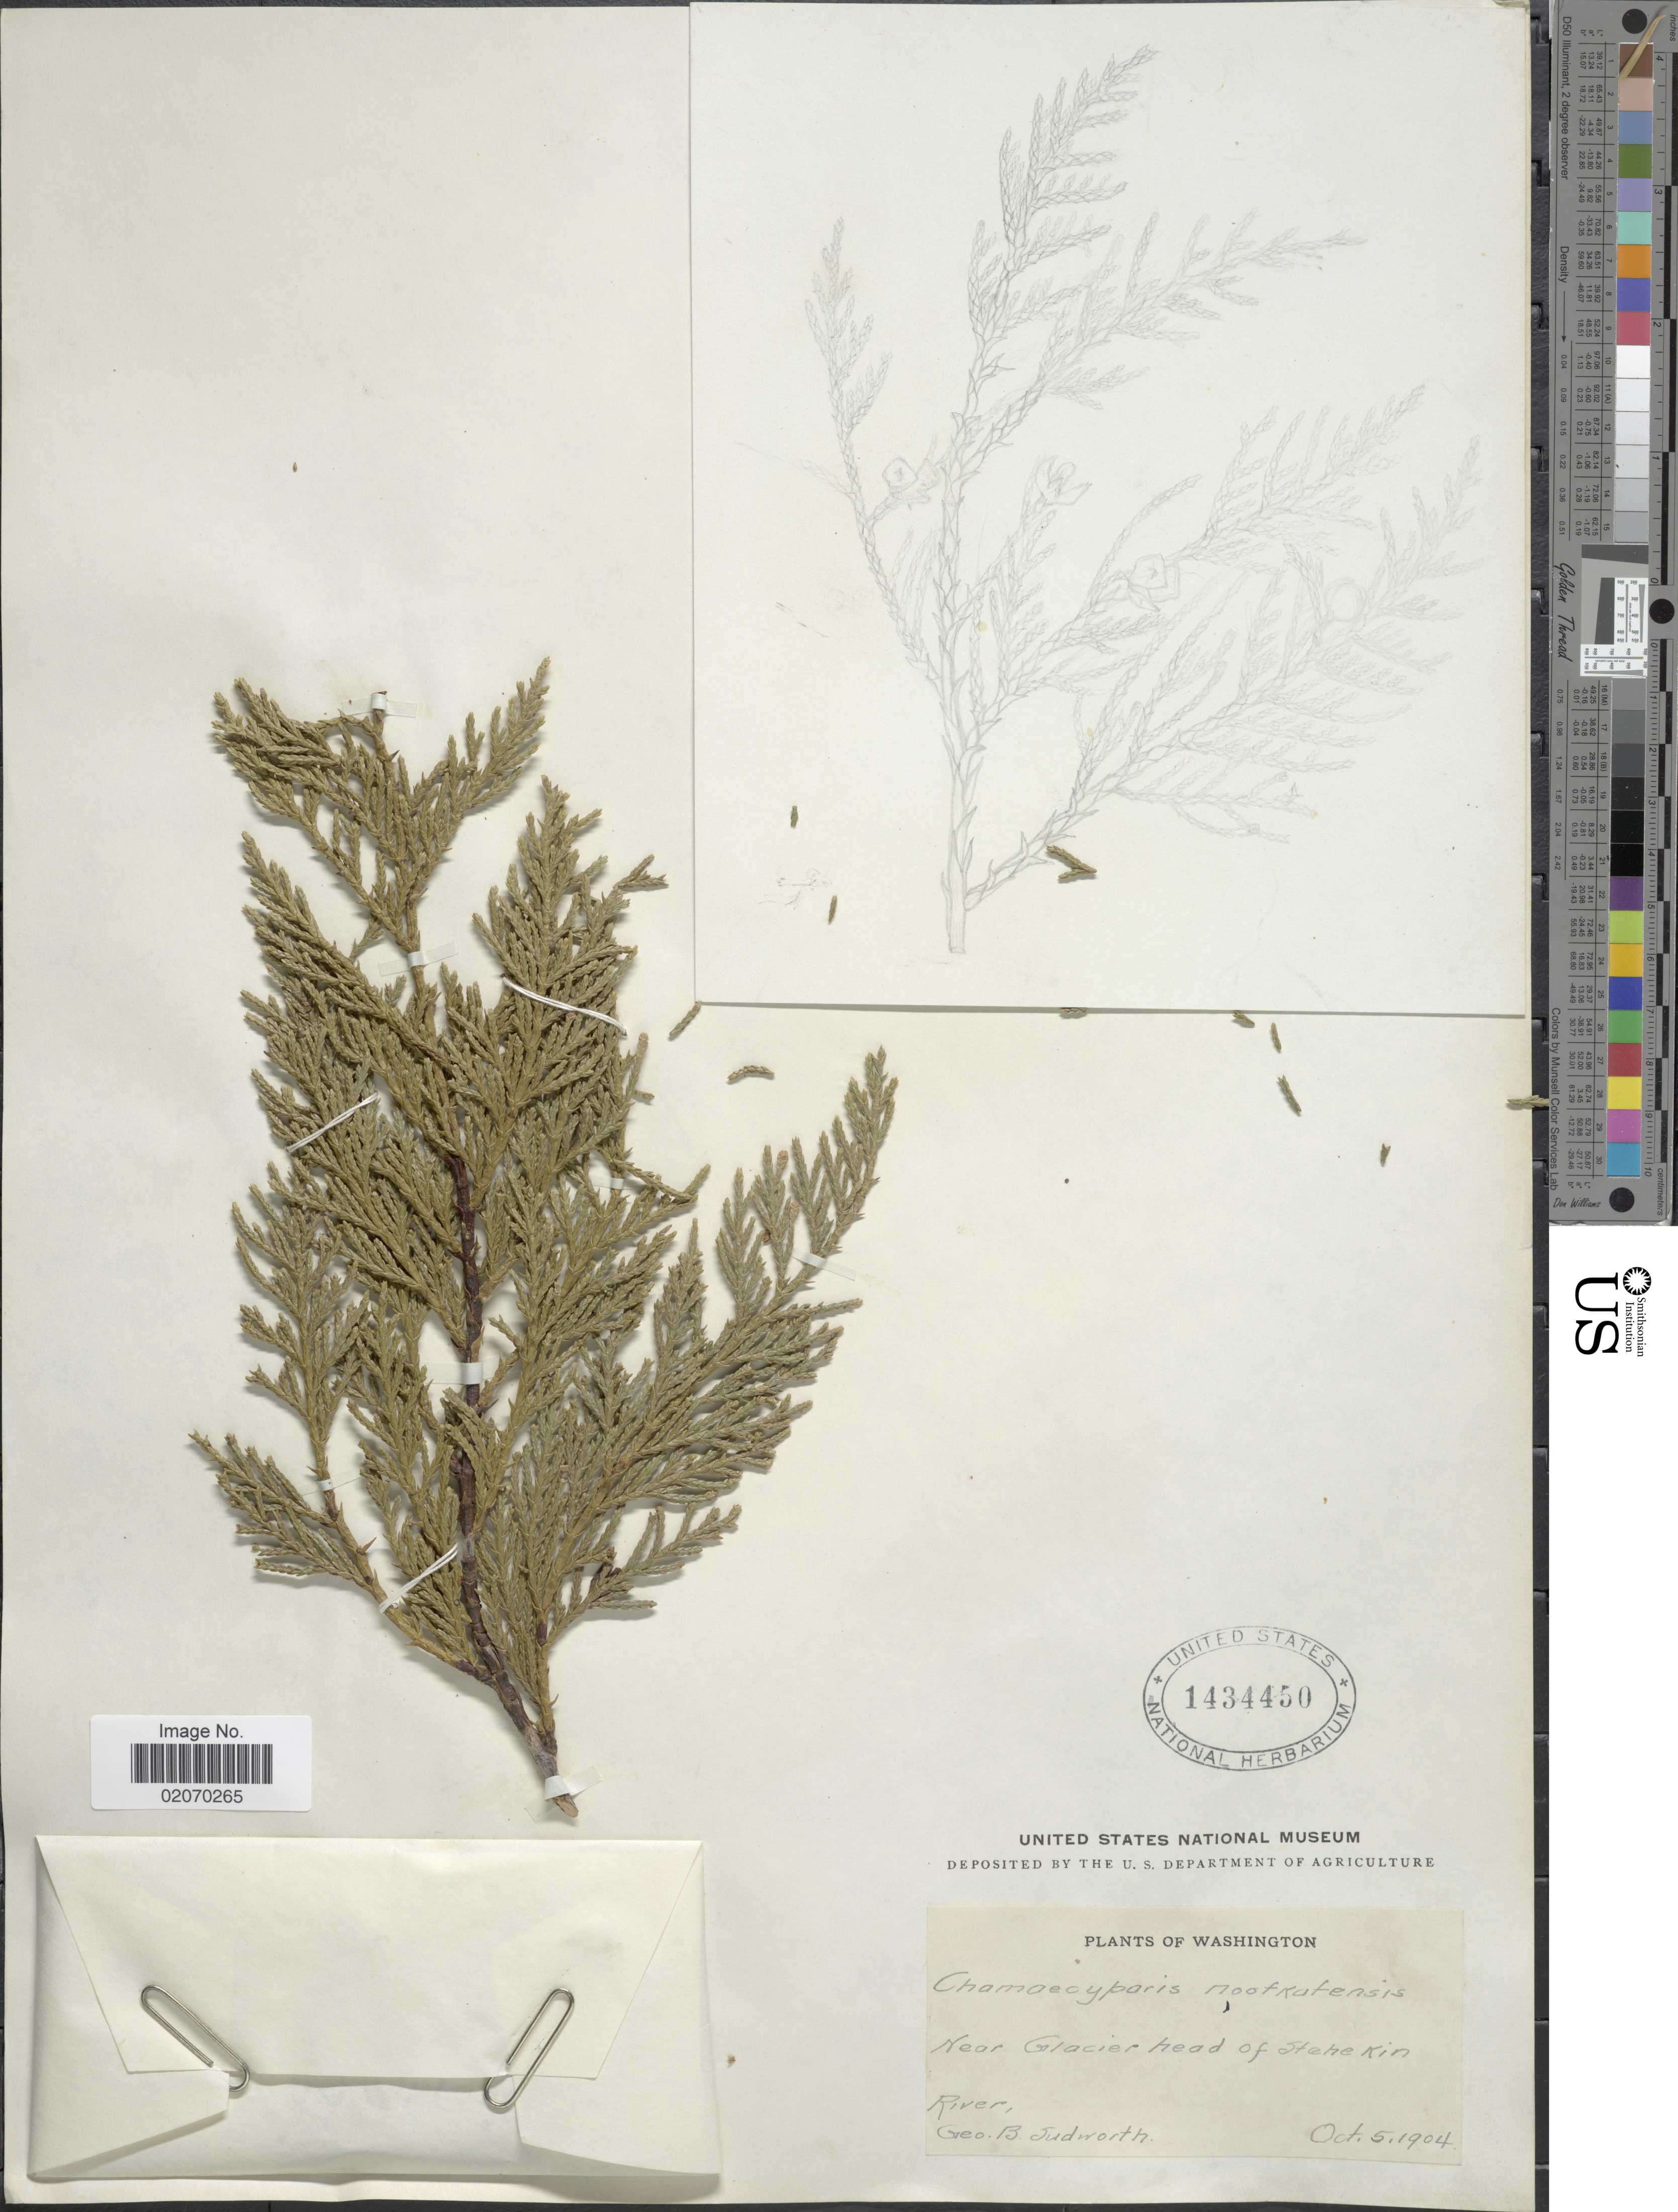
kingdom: Plantae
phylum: Tracheophyta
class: Pinopsida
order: Pinales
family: Cupressaceae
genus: Chamaecyparis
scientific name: Chamaecyparis nootkatensis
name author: (D. Don) Spach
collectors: G. B. Sudworth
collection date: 1904-10-05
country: United States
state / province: Washington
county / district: Chelan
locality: Near Glacier Head of Stehekin River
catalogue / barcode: US 1434450